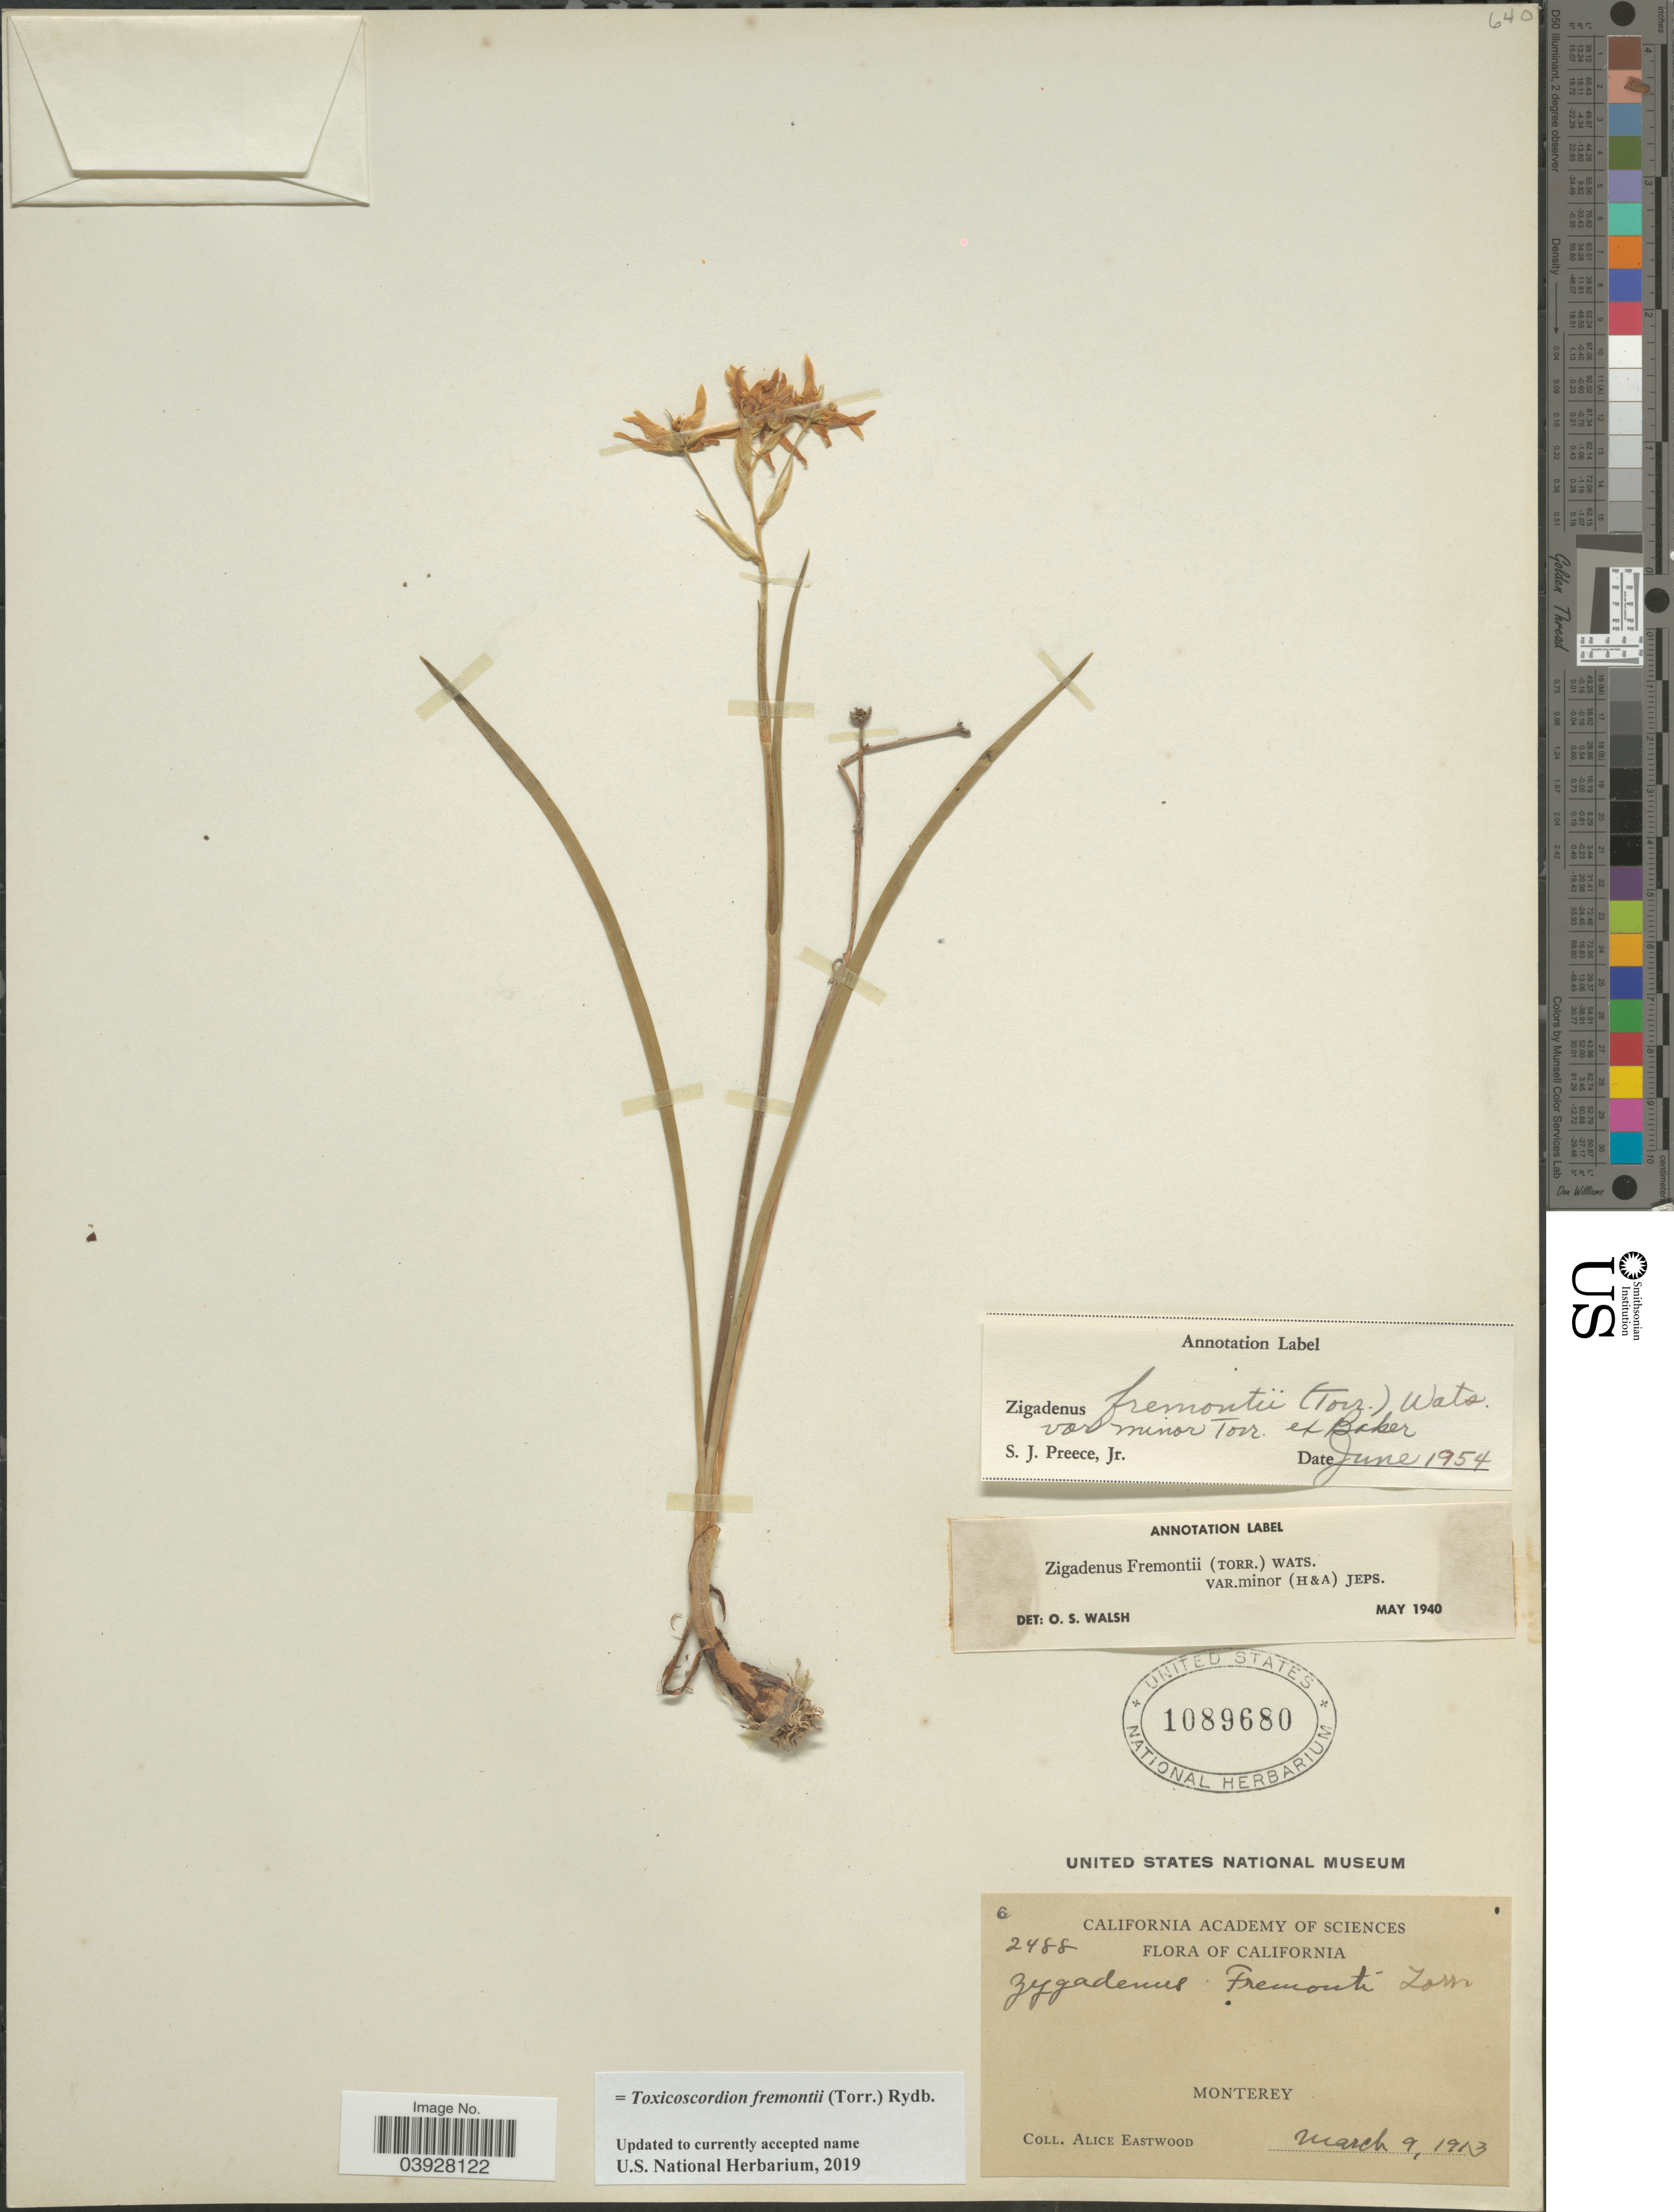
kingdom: Plantae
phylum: Tracheophyta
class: Liliopsida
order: Liliales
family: Melanthiaceae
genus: Toxicoscordion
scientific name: Toxicoscordion fremontii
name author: (Torr.) Rydb.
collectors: A. Eastwood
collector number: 2488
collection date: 1913-03-09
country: United States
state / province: California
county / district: Monterey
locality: Monterey.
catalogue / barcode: US 1089680